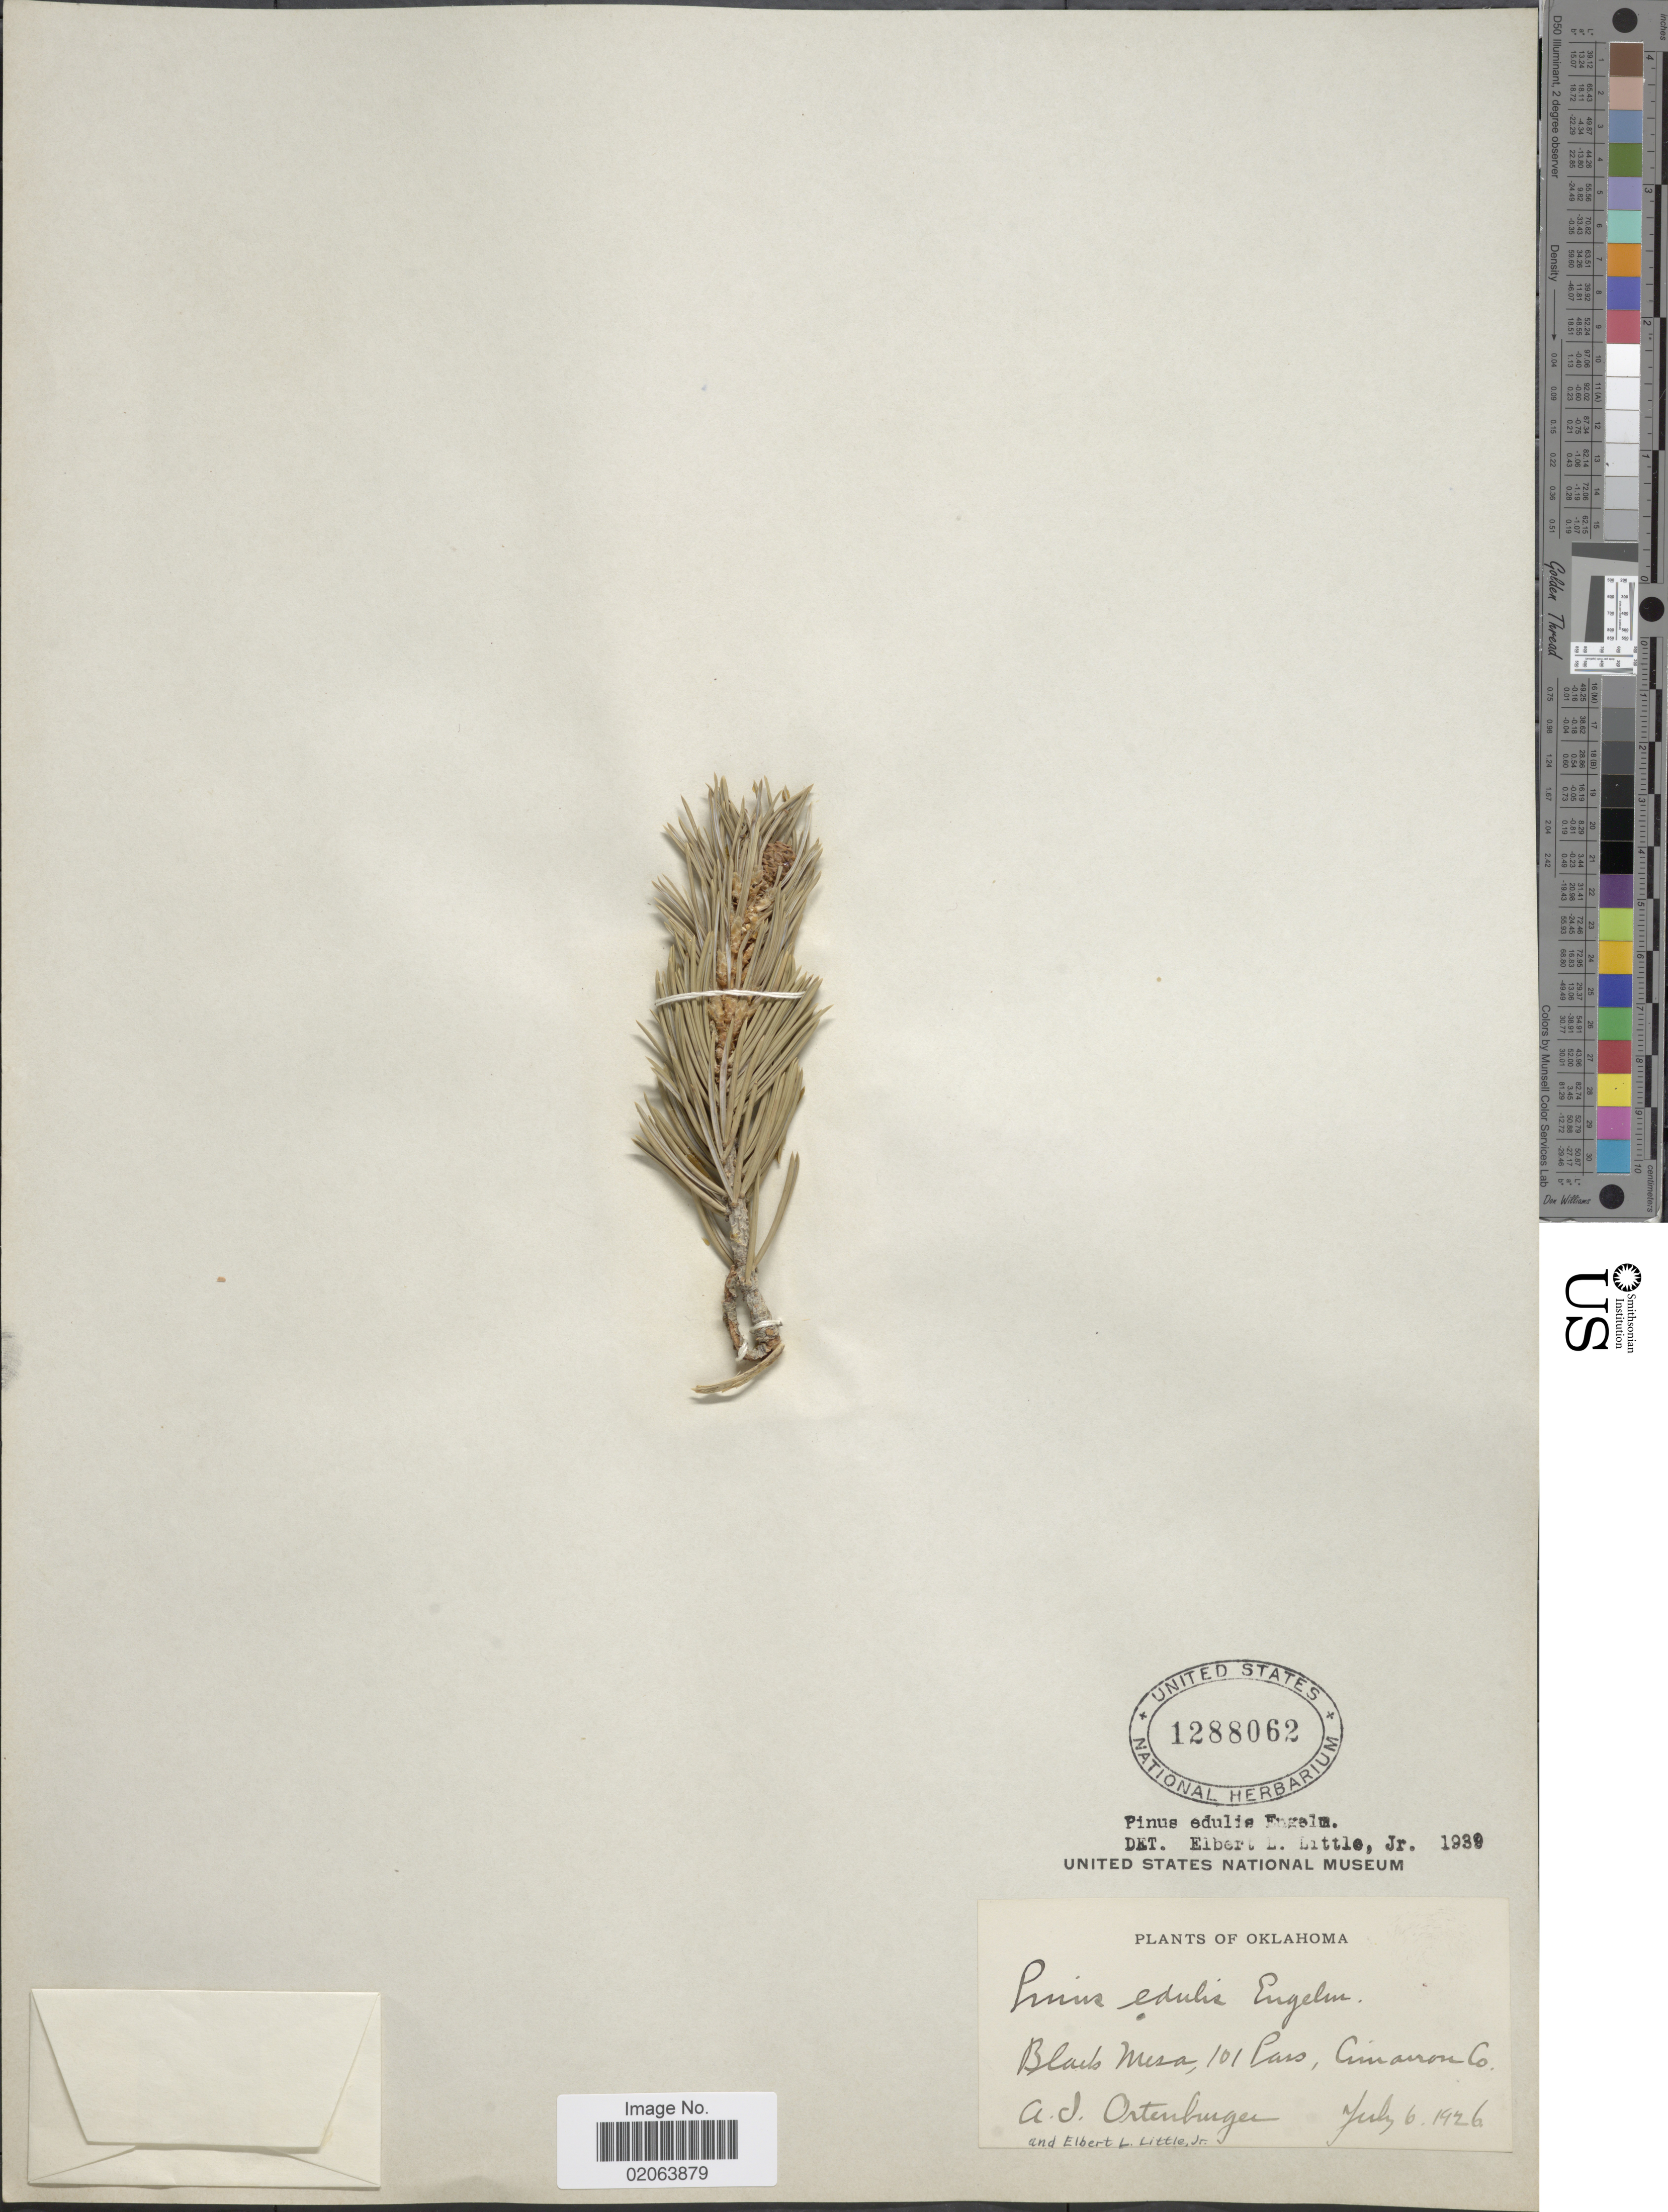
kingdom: Plantae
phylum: Tracheophyta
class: Pinopsida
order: Pinales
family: Pinaceae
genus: Pinus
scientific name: Pinus edulis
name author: Engelm.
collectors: A. Ortenburger & E. L. Little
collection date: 1926-07-06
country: United States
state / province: Oklahoma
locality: Black Mesa, 101 Pass, Cimarron Co.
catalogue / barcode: US 1288062